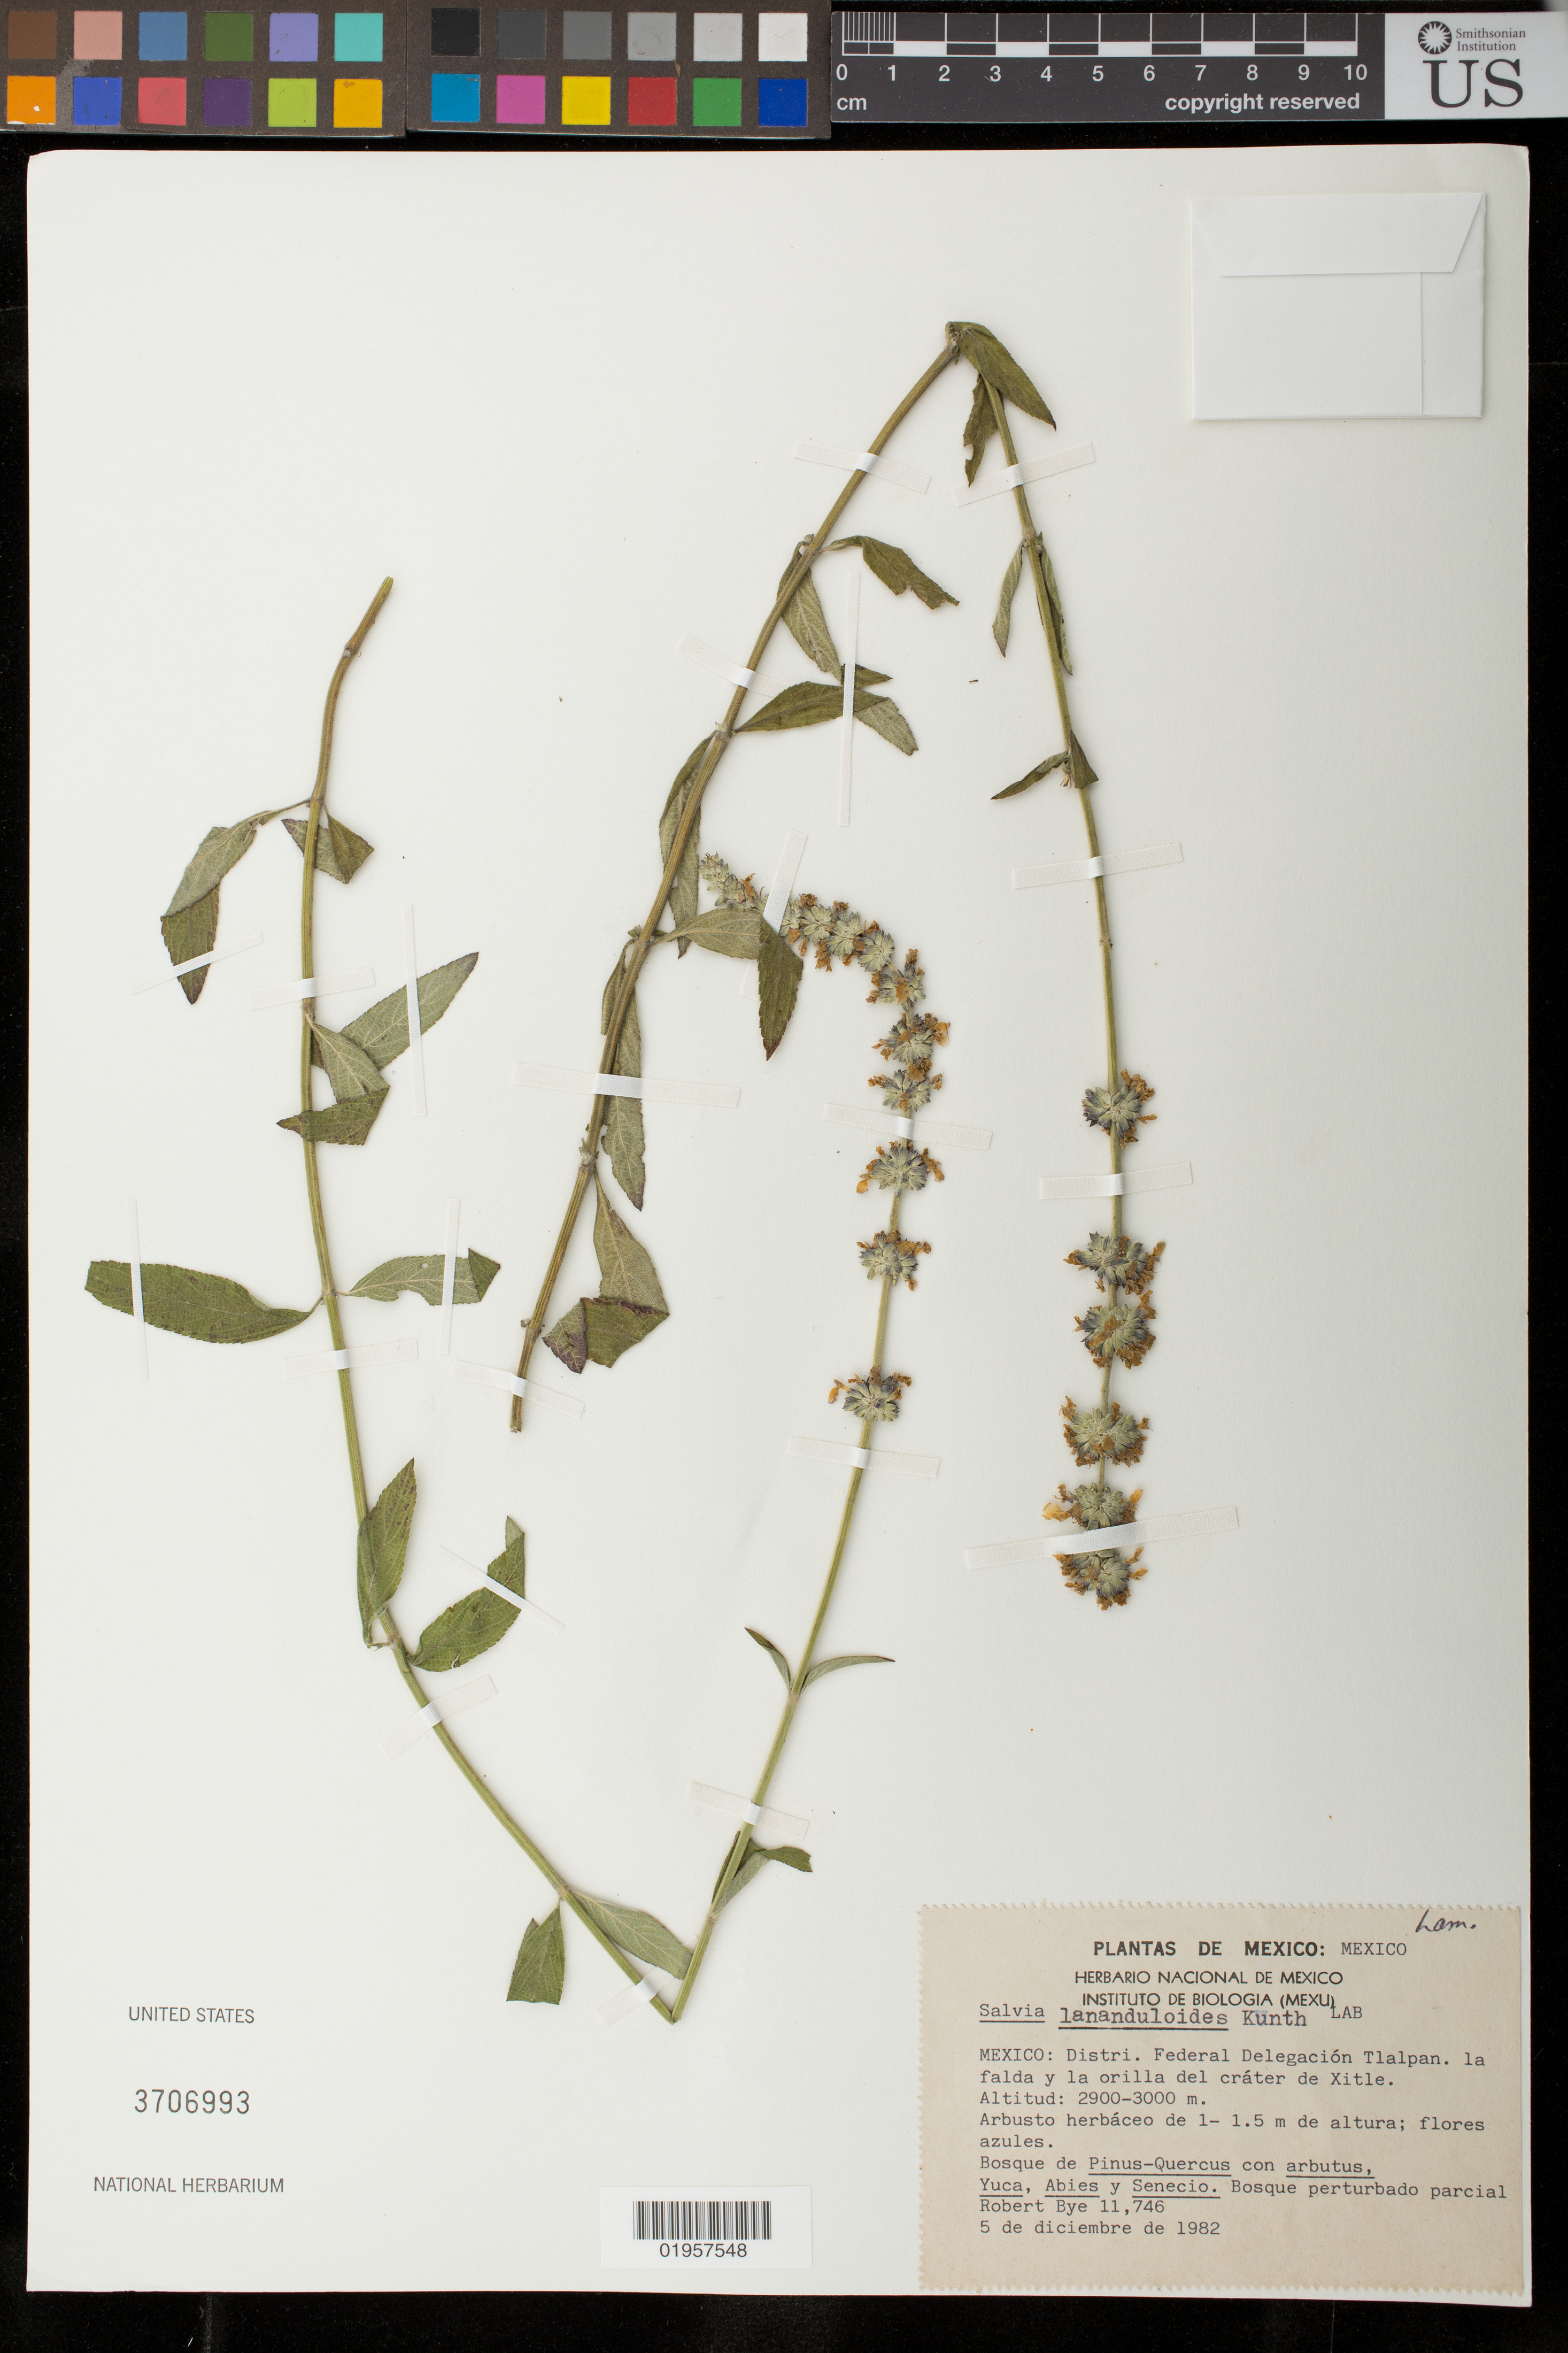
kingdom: Plantae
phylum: Tracheophyta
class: Magnoliopsida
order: Lamiales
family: Lamiaceae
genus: Salvia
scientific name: Salvia lavanduloides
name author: Kunth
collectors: R. A. Bye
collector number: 11746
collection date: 1982-12-05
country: Mexico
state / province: Distrito Federal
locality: Distri. Federal Delegación Tlalpan; la falda y la orilla del cráter de Xitle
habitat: Bosque de Pinus-Quercus con arbutus, Yuca, Abies y Senecio. Bosque perturbado parcial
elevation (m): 2900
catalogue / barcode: US 3706993